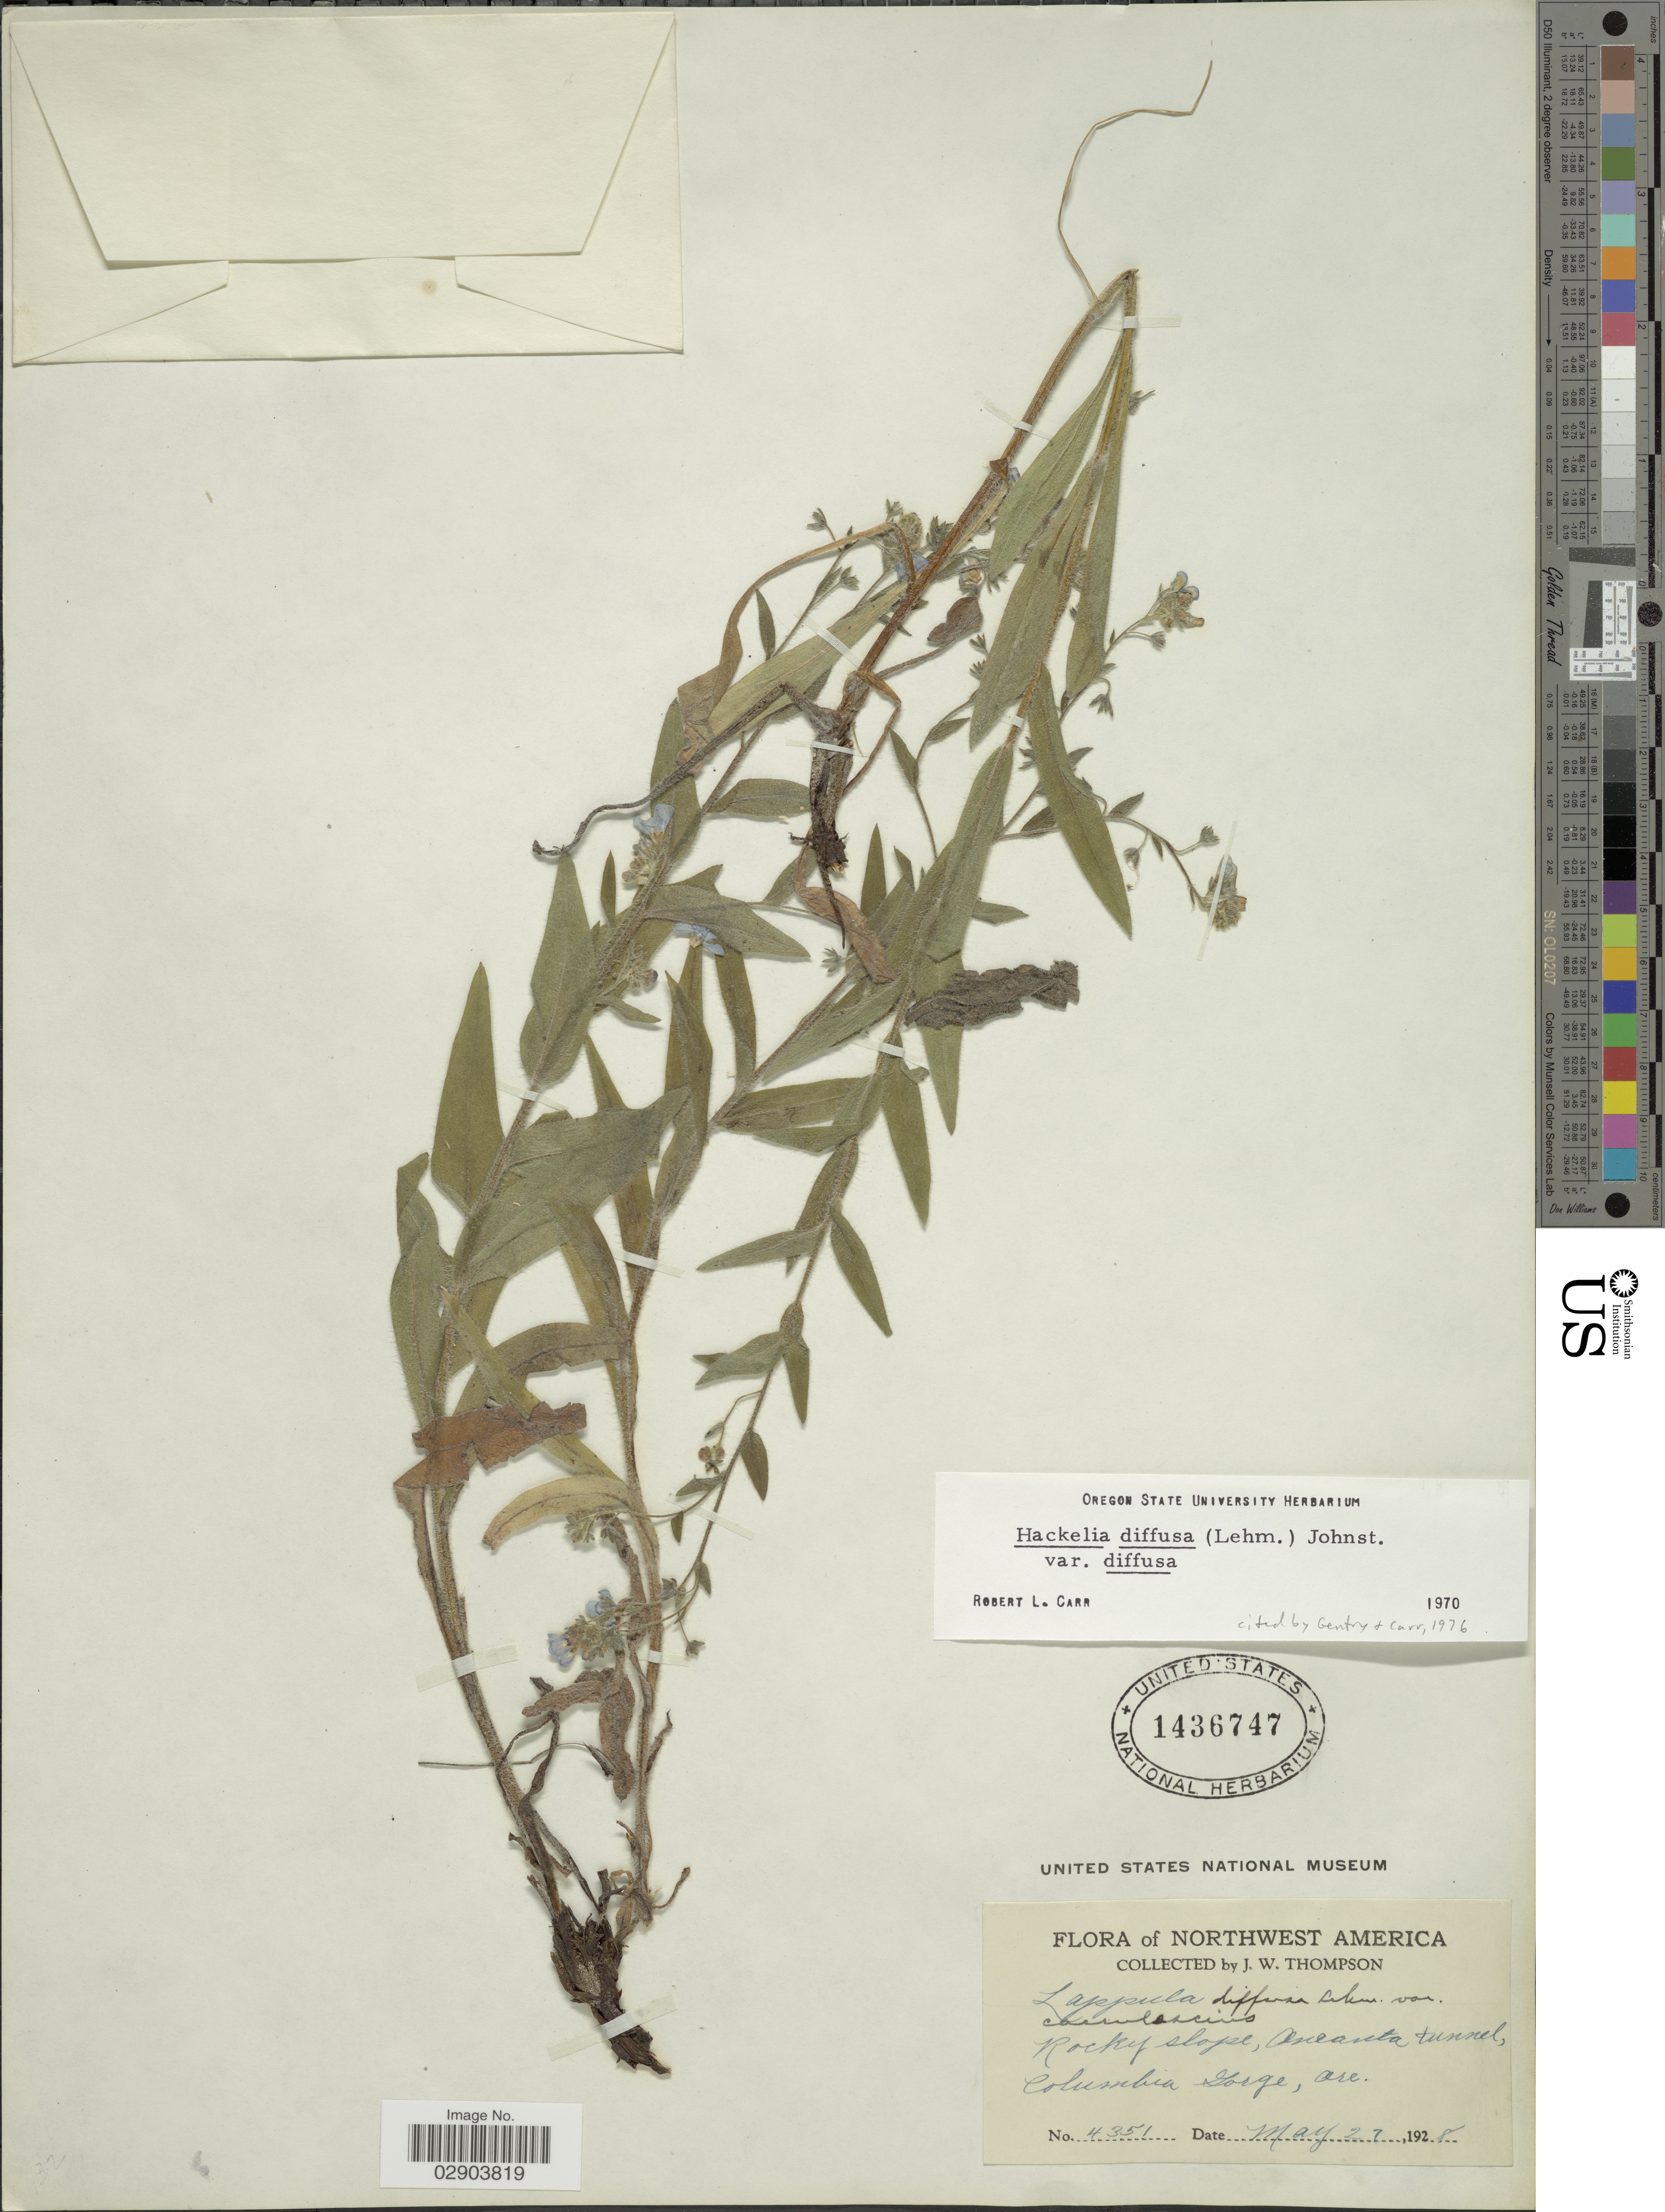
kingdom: Plantae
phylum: Tracheophyta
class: Magnoliopsida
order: Boraginales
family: Boraginaceae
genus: Hackelia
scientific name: Hackelia diffusa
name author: (Douglas ex Lehm.) I.M. Johnst.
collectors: J. Thompson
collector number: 4351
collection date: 1928-05-27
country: United States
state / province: Oregon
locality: Northwest America, Rocky slope, Oneonta tunnel, Columbia Gorge, Ore.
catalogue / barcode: US 1436747